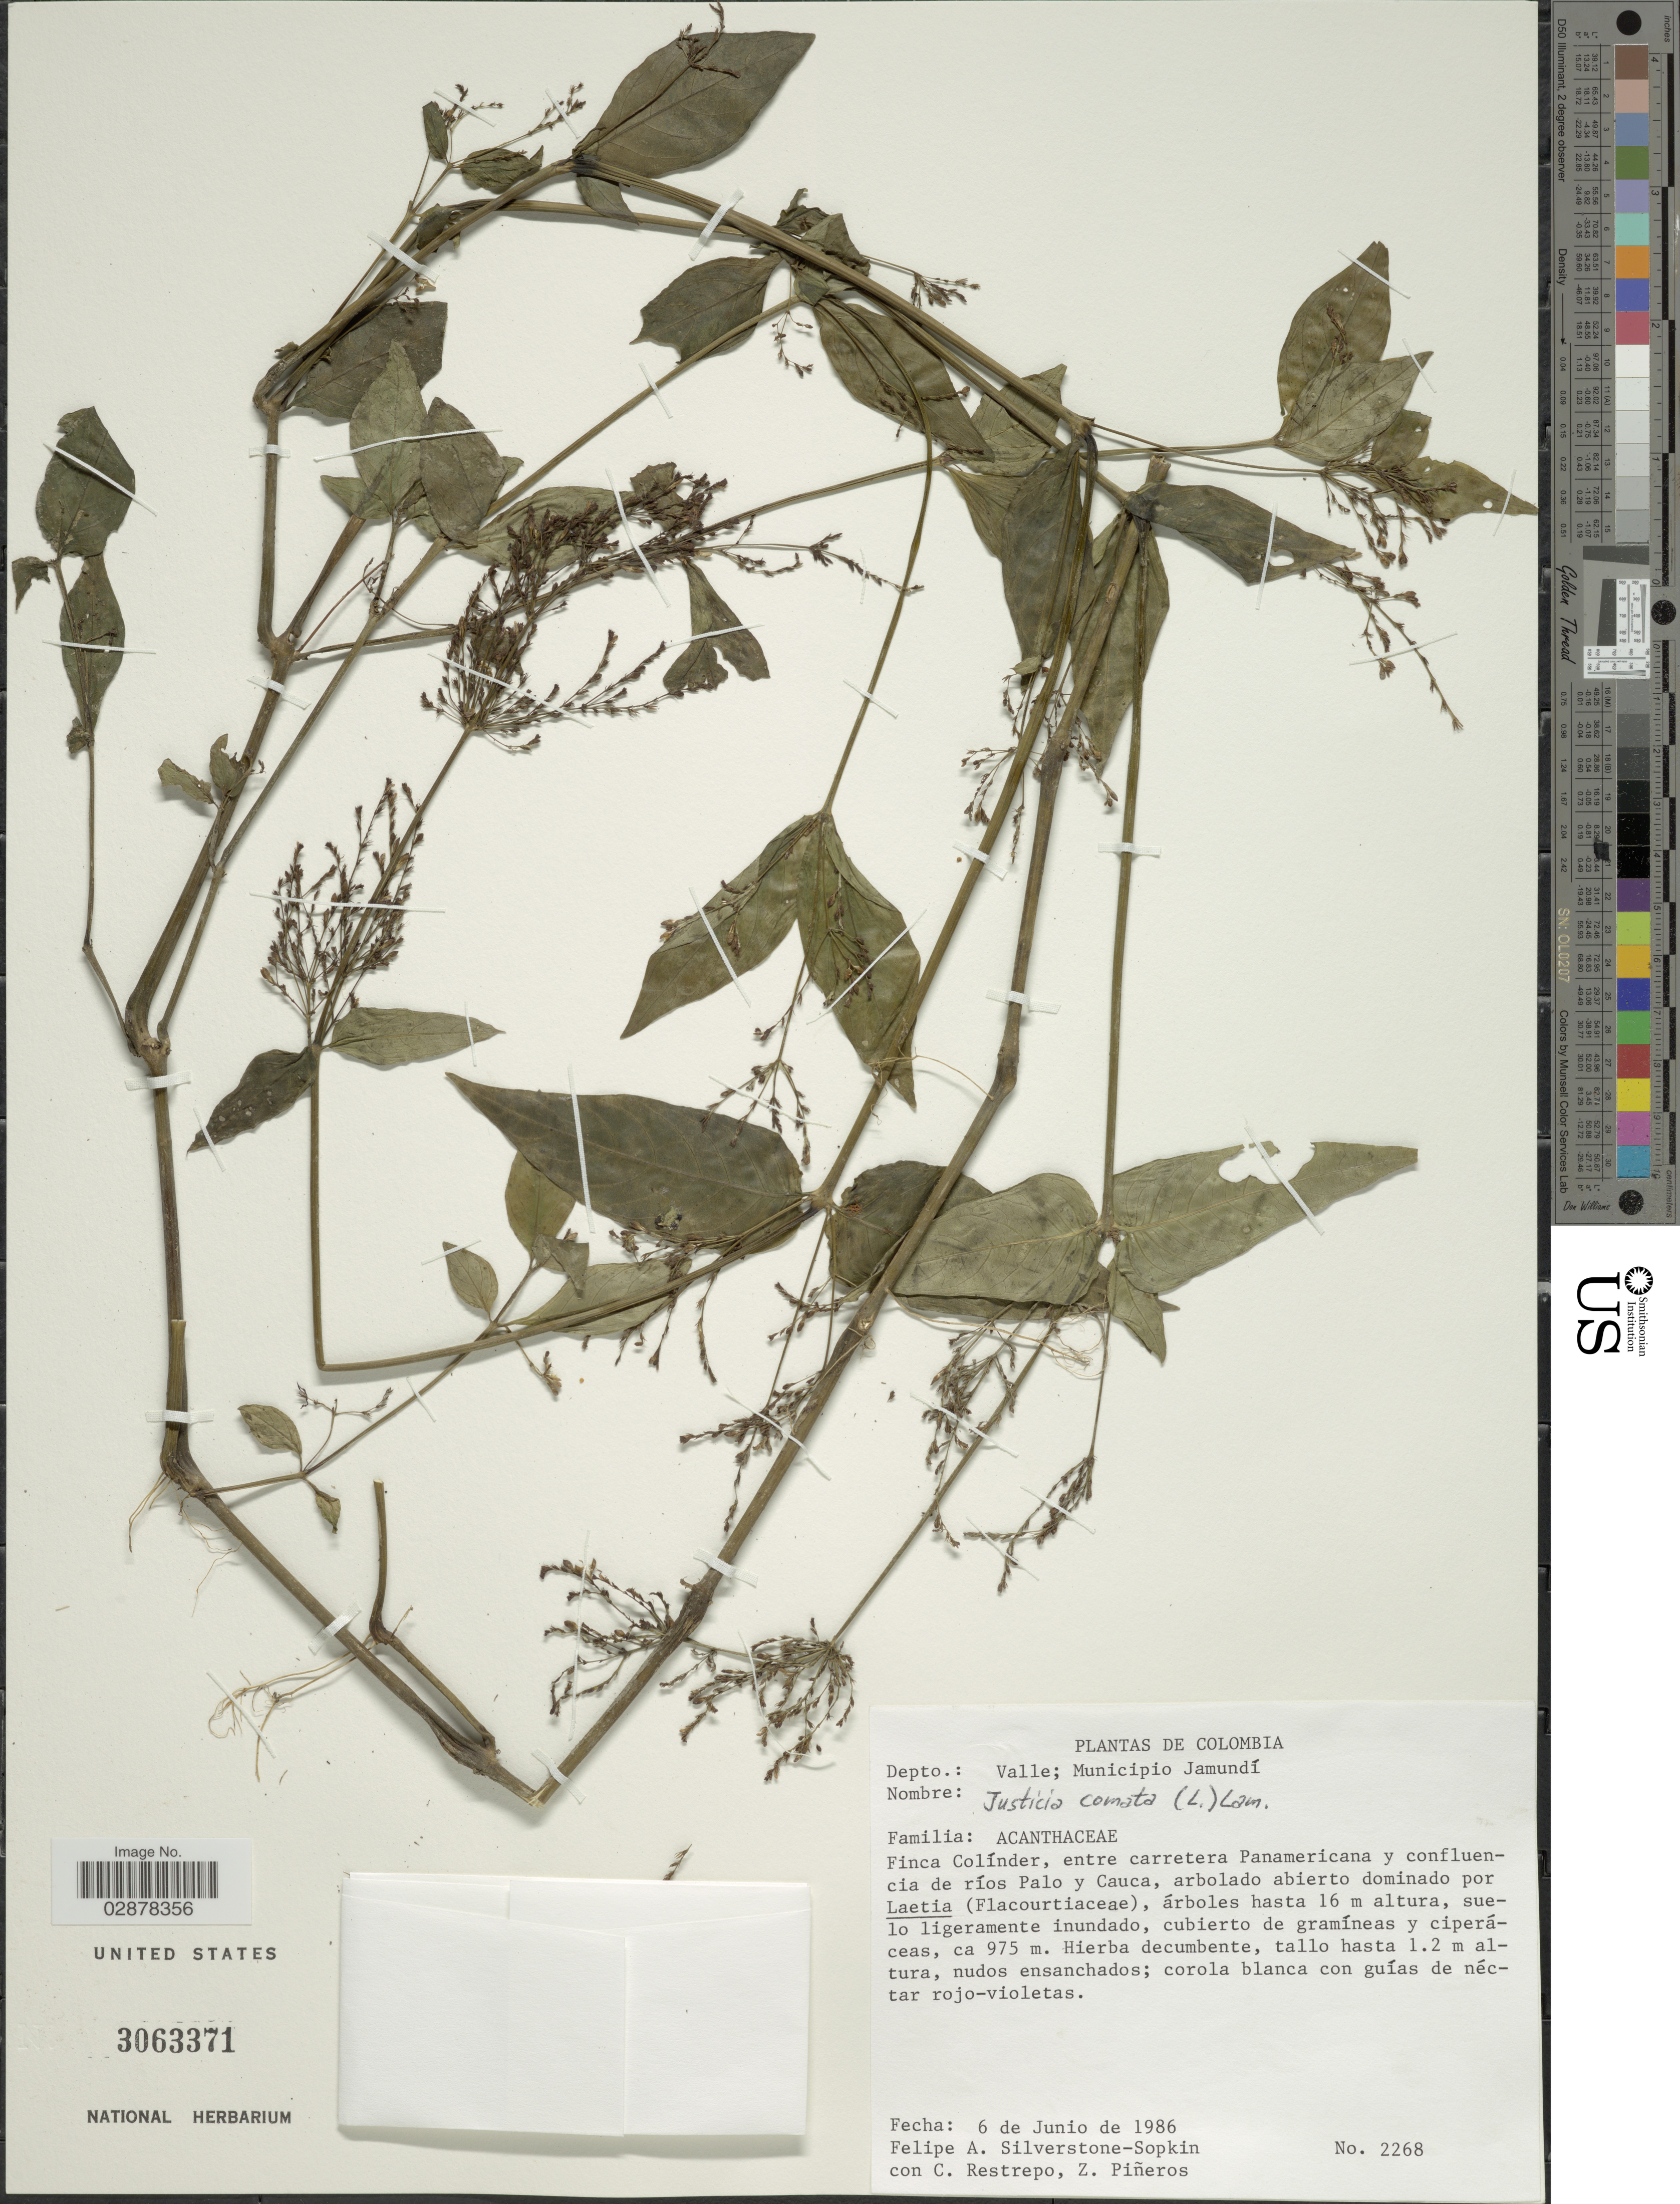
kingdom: Plantae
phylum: Tracheophyta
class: Magnoliopsida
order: Lamiales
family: Acanthaceae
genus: Justicia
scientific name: Justicia comata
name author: (L.) Lam.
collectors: P. A. Silverstone-Sopkin, C. Restrepo & Z. Piñeros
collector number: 2268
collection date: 1986-06-06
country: Colombia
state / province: Valle del Cauca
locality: Depto.: Valle; Municipio Jamundí. Finca Colínder, entre carretera Panamericana y confluencia de ríos Palo y Cauca.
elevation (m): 975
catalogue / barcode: US 3063371